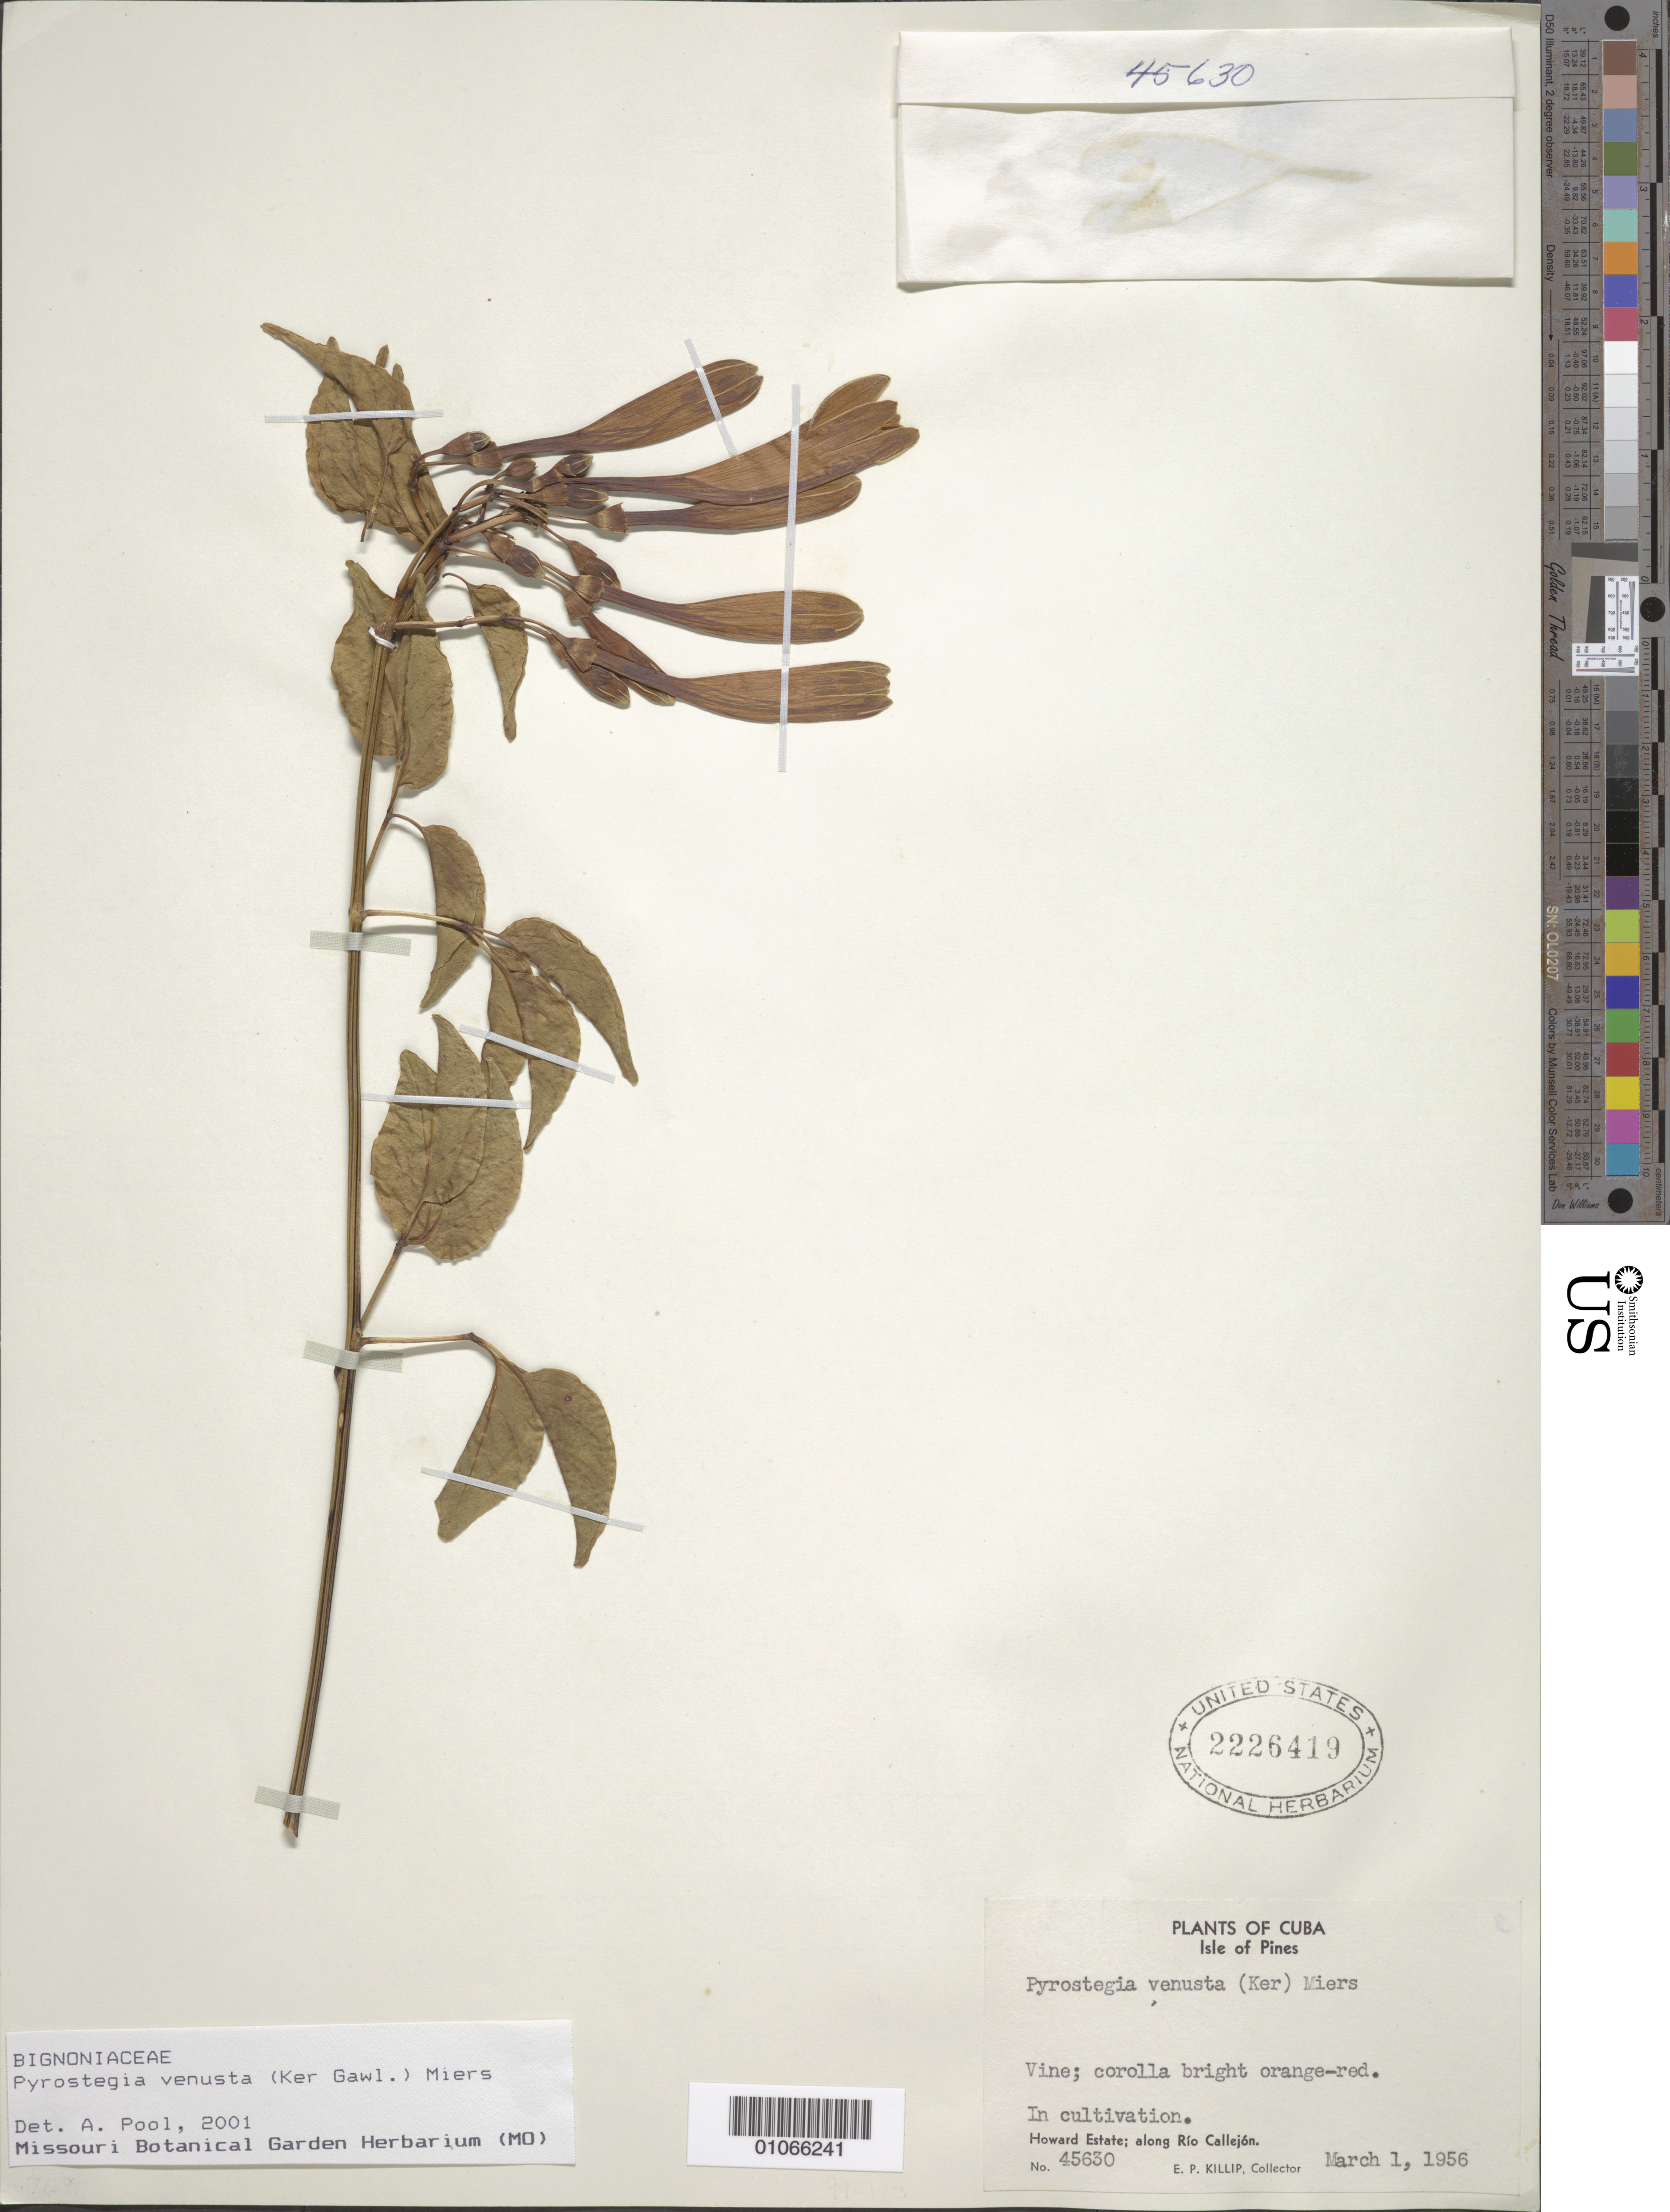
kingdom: Plantae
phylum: Tracheophyta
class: Magnoliopsida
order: Lamiales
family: Bignoniaceae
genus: Pyrostegia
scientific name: Pyrostegia venusta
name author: (Ker Gawl.) Miers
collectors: E. P. Killip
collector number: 45630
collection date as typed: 01 Mar 1956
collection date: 1956-03-01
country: Cuba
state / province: Isla de La Juventud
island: Isla de la Juventud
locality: Howard Estate; along Rio Callejon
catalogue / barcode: US 2226419